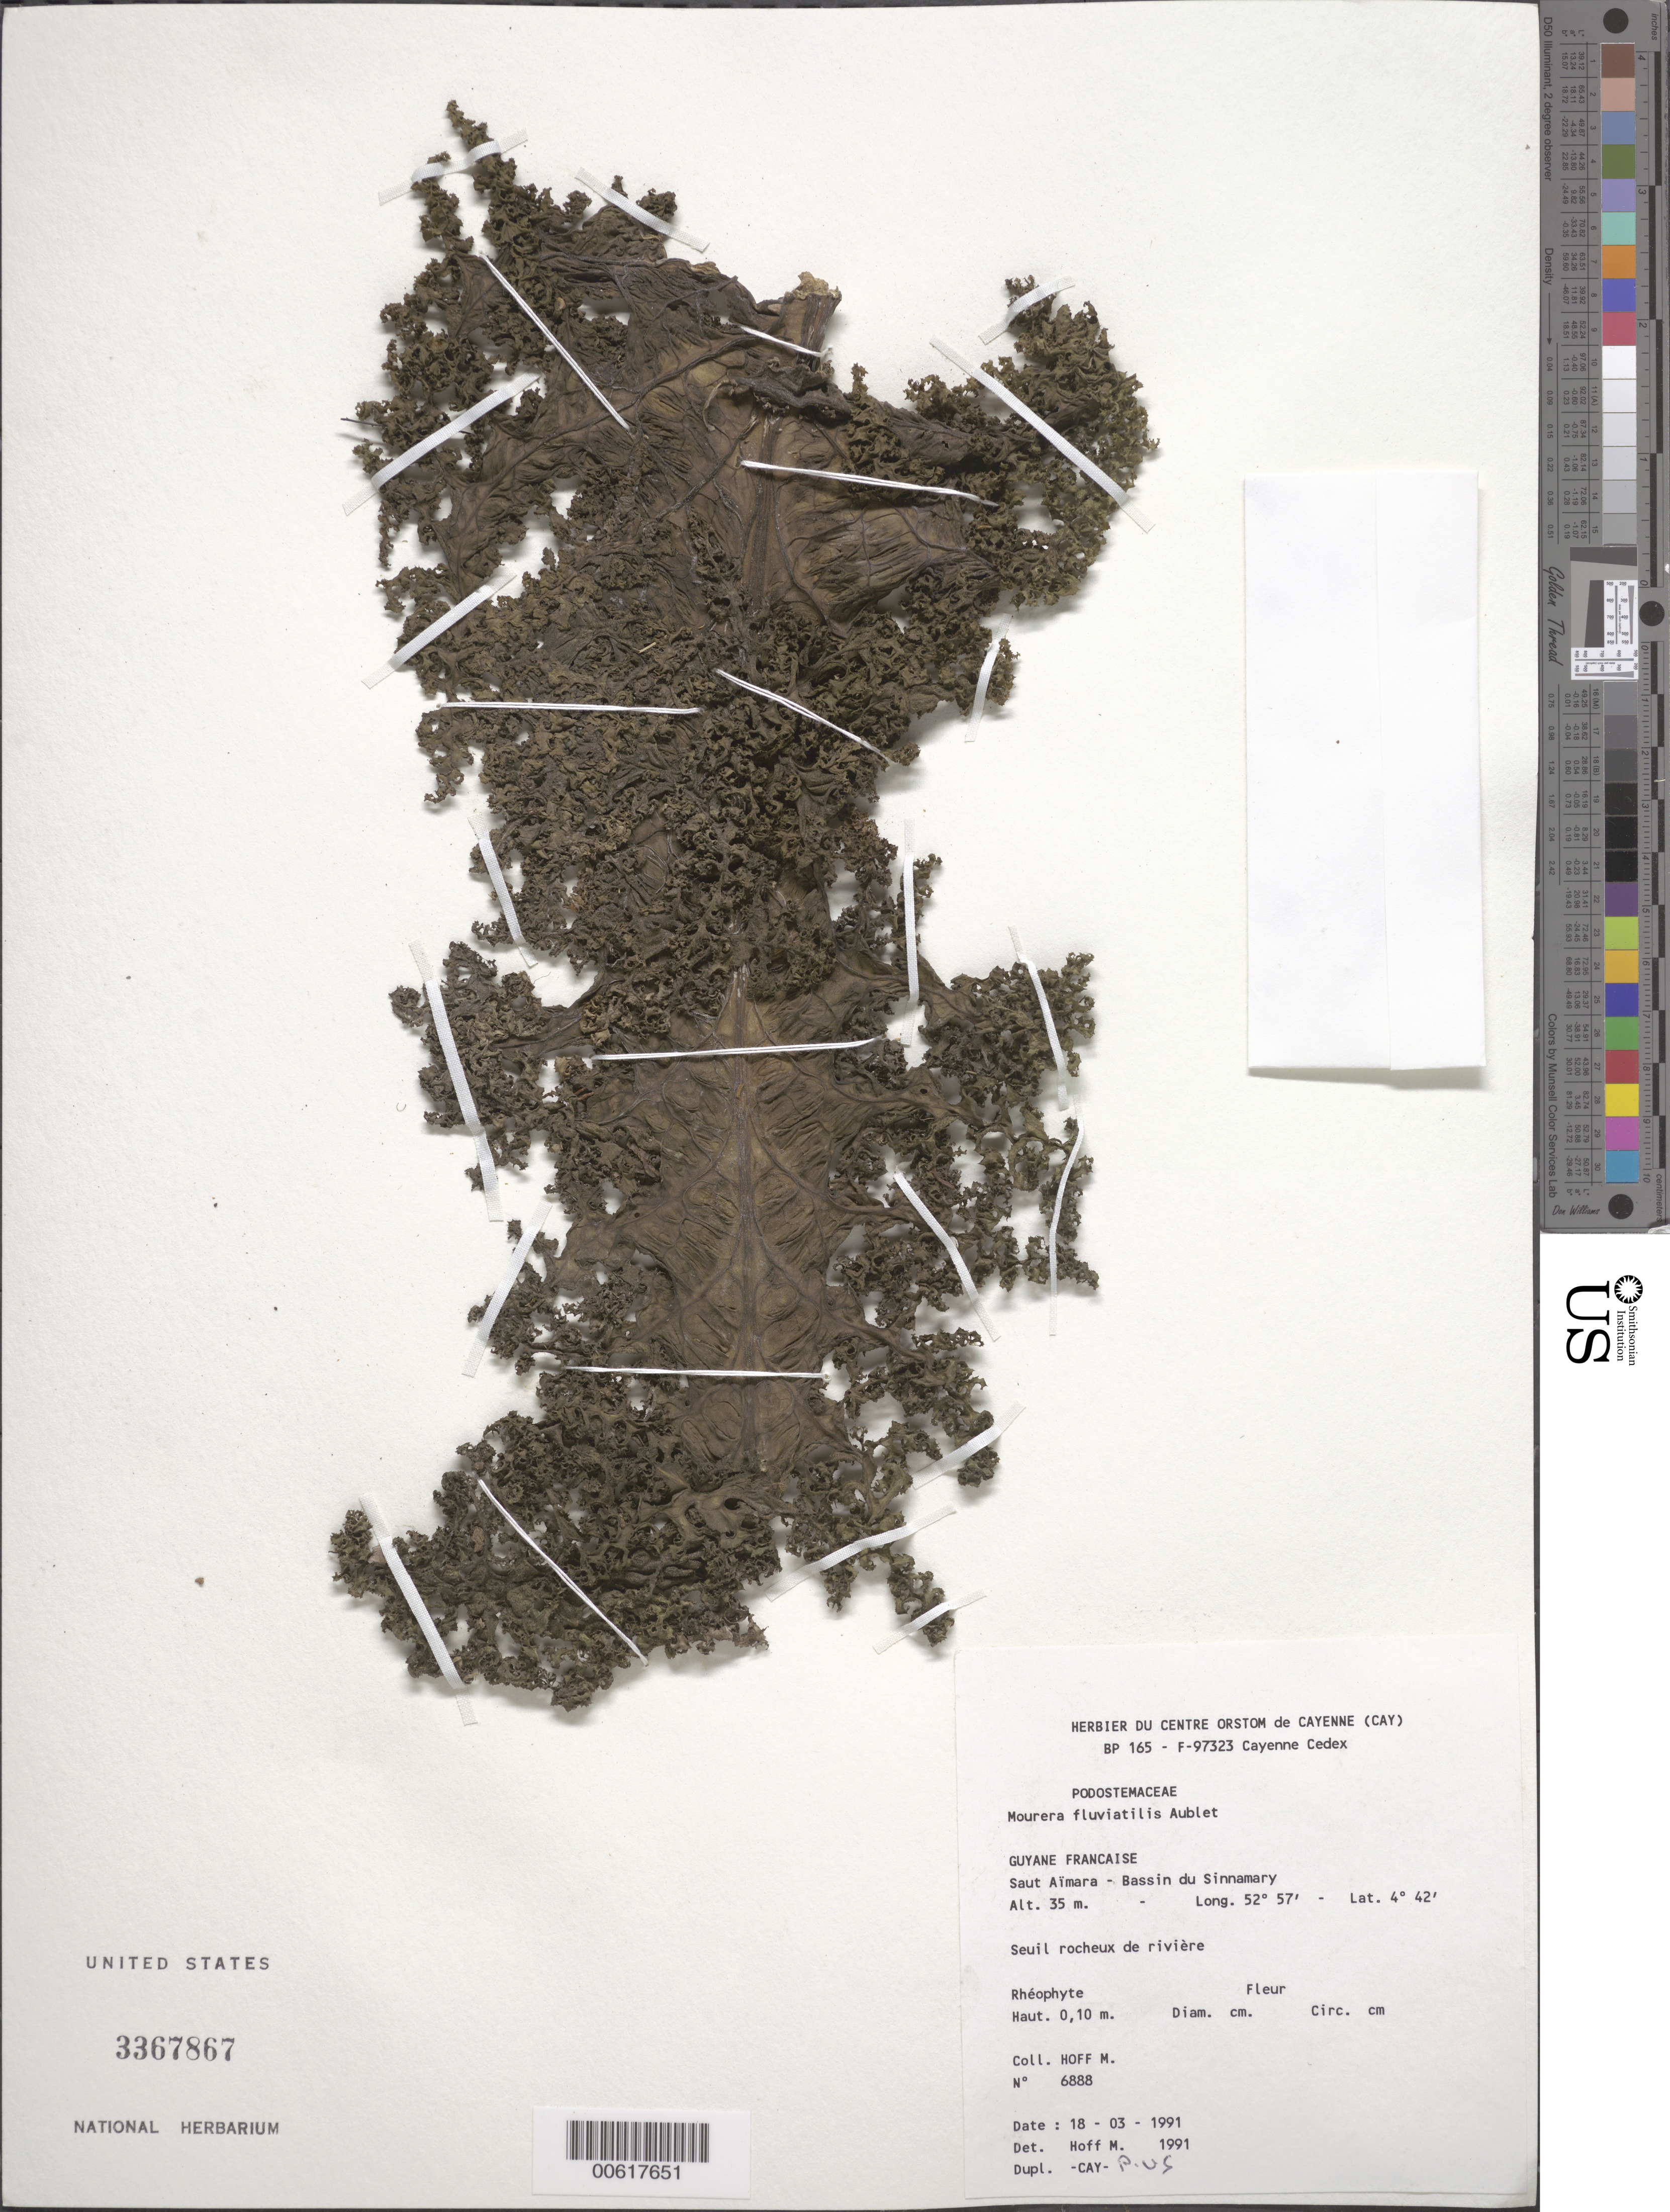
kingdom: Plantae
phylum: Tracheophyta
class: Magnoliopsida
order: Malpighiales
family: Podostemaceae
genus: Mourera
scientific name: Mourera fluviatilis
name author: Aubl.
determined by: Hoff, M.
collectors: M. Hoff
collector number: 6888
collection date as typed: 18-Mar-91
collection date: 1991-03-18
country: French Guiana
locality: Saut Aïmara, Bassin du Sinnamary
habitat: Seuil rocheux de riviere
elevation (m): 35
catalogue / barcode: US 3367867